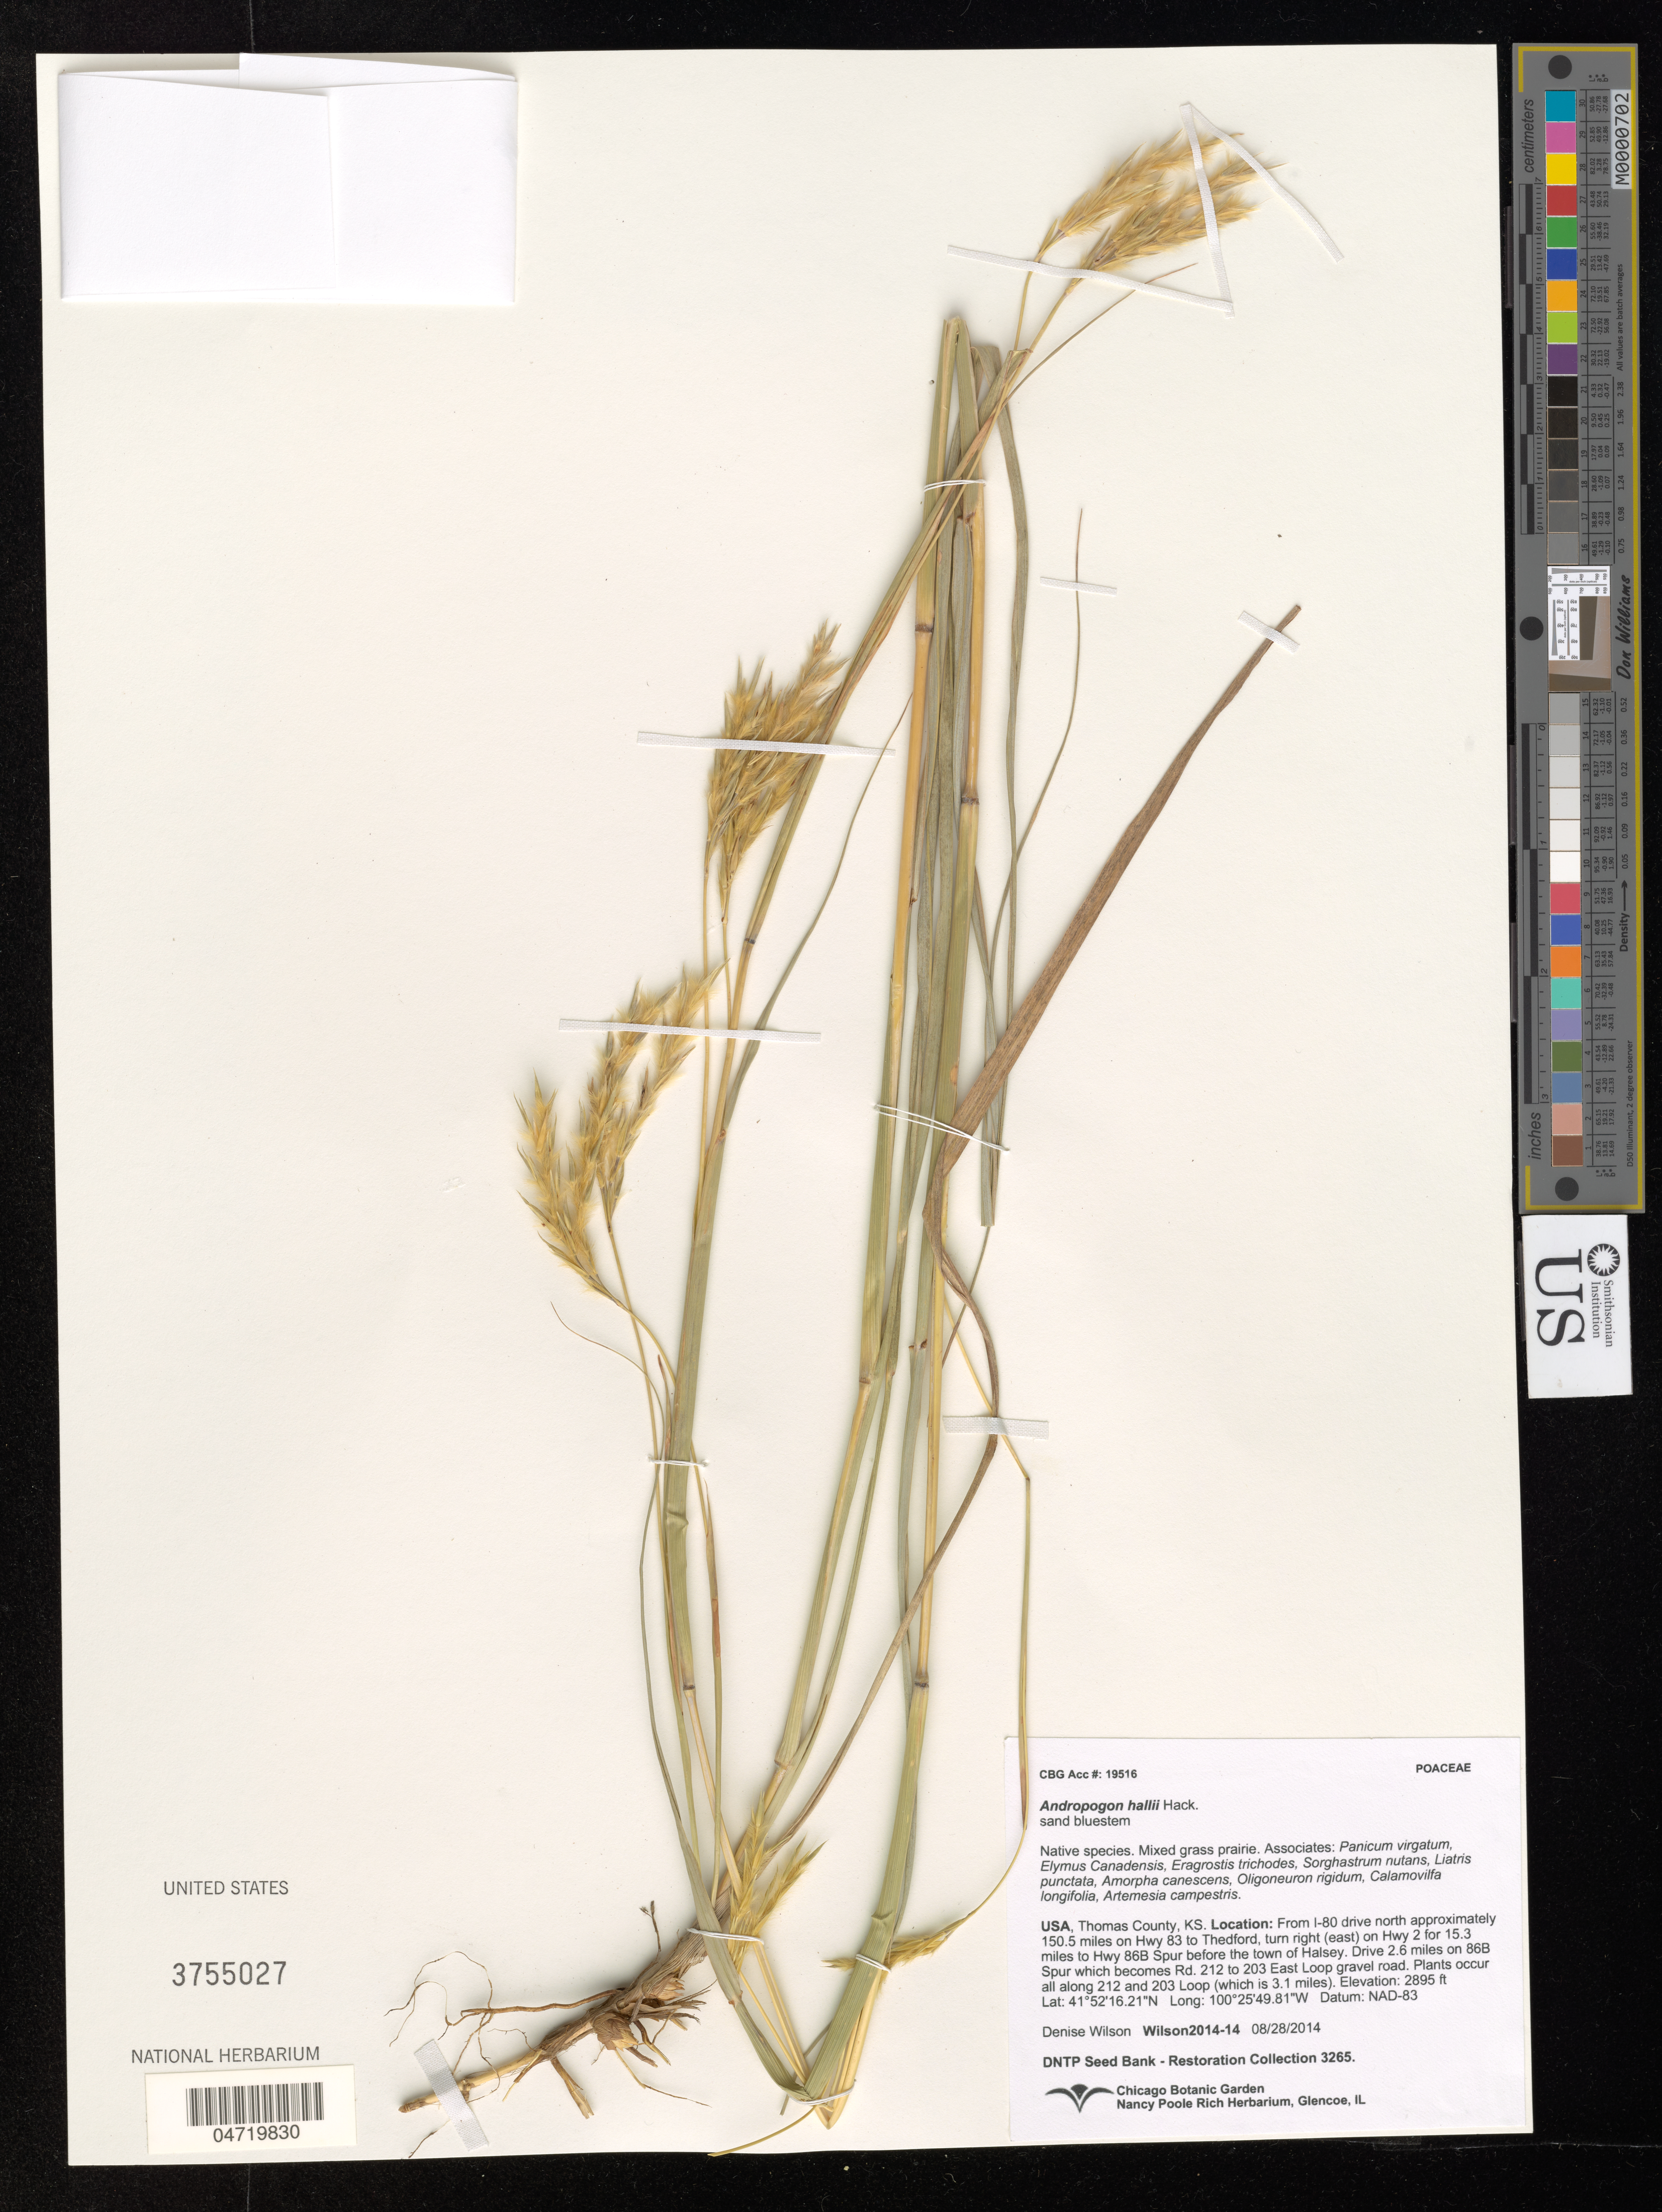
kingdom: Plantae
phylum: Tracheophyta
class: Liliopsida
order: Poales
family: Poaceae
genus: Andropogon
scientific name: Andropogon hallii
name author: Hack.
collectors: D. Wilson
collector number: Wilson 2014-14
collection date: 2014-08-28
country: United States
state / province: Nebraska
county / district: Thomas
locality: From 1-80 drive N approximately 150.5 miles on Hwy 83 to Thedford, turn right on Hwy 2 for 16.3 miles to Hwy 86B Spur before the town of Halsey. Drive 2.6 miles on 86B spur to 203 East Loop gravel road.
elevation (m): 882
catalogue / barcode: US 3755027